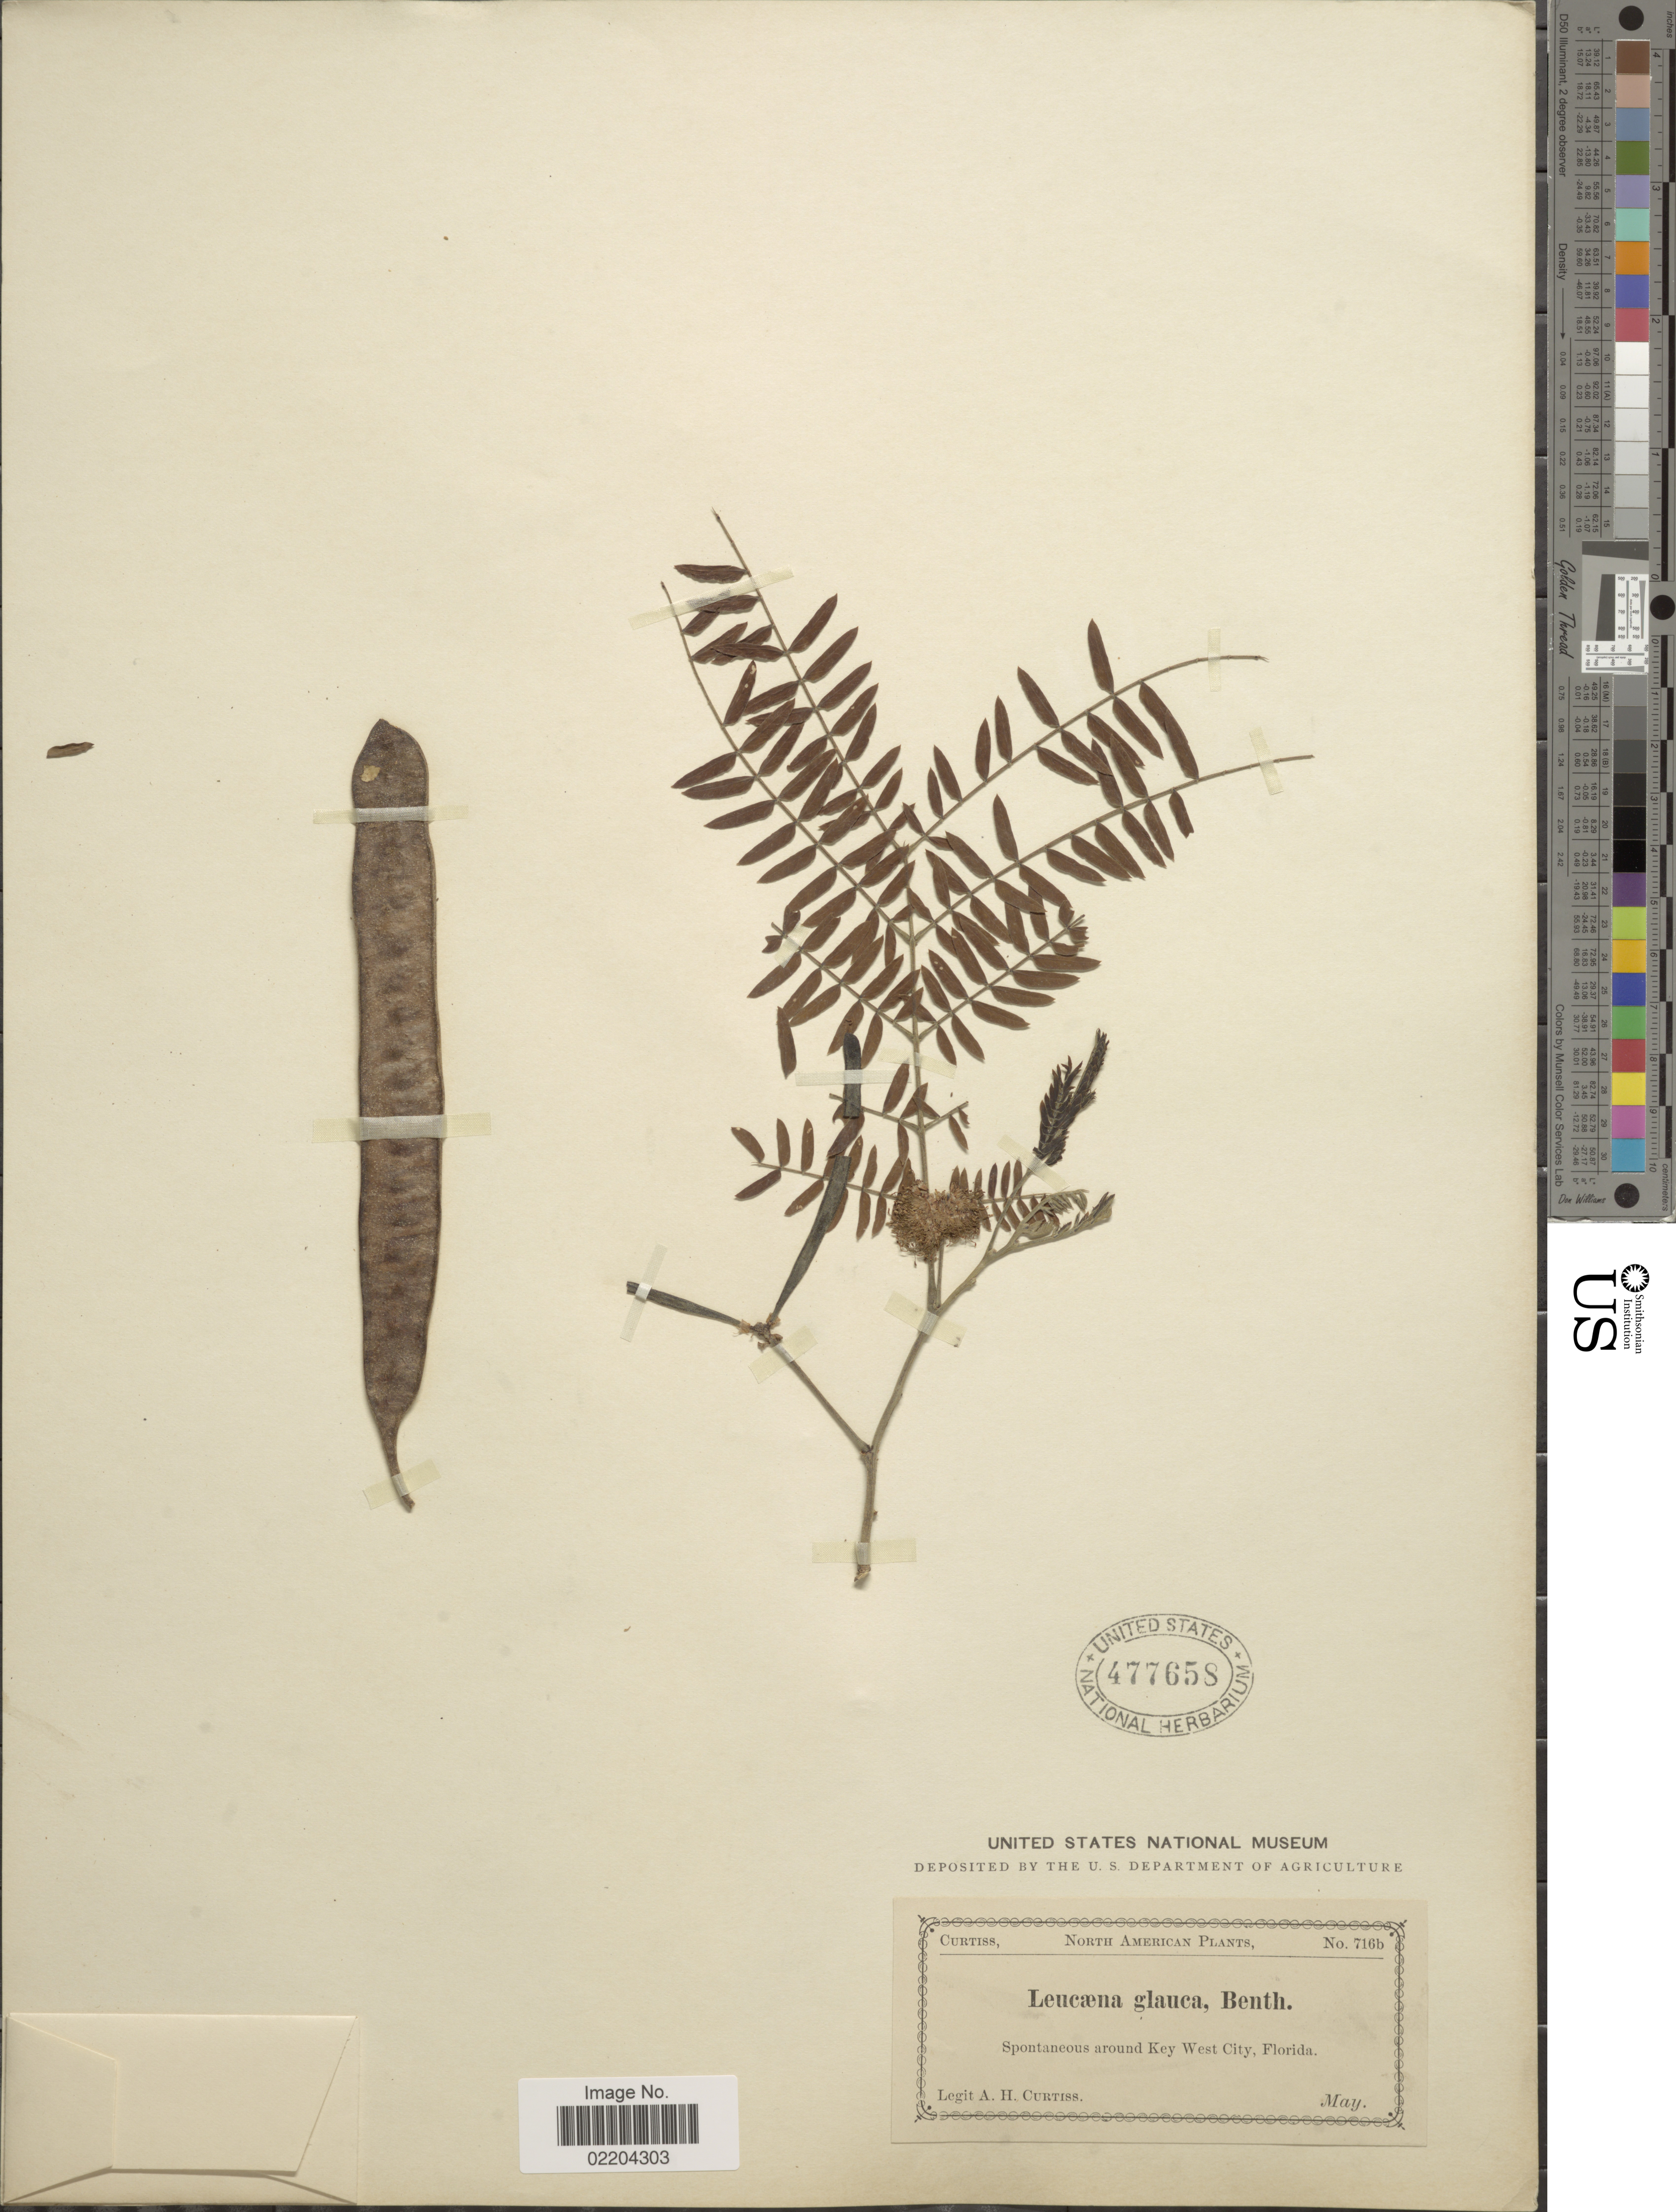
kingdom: Plantae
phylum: Tracheophyta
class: Magnoliopsida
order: Fabales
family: Fabaceae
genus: Leucaena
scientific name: Leucaena glauca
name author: (L.) Benth.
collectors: A. H. Curtiss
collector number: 716b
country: United States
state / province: Florida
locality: Key West City, Florida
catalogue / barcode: US 477658